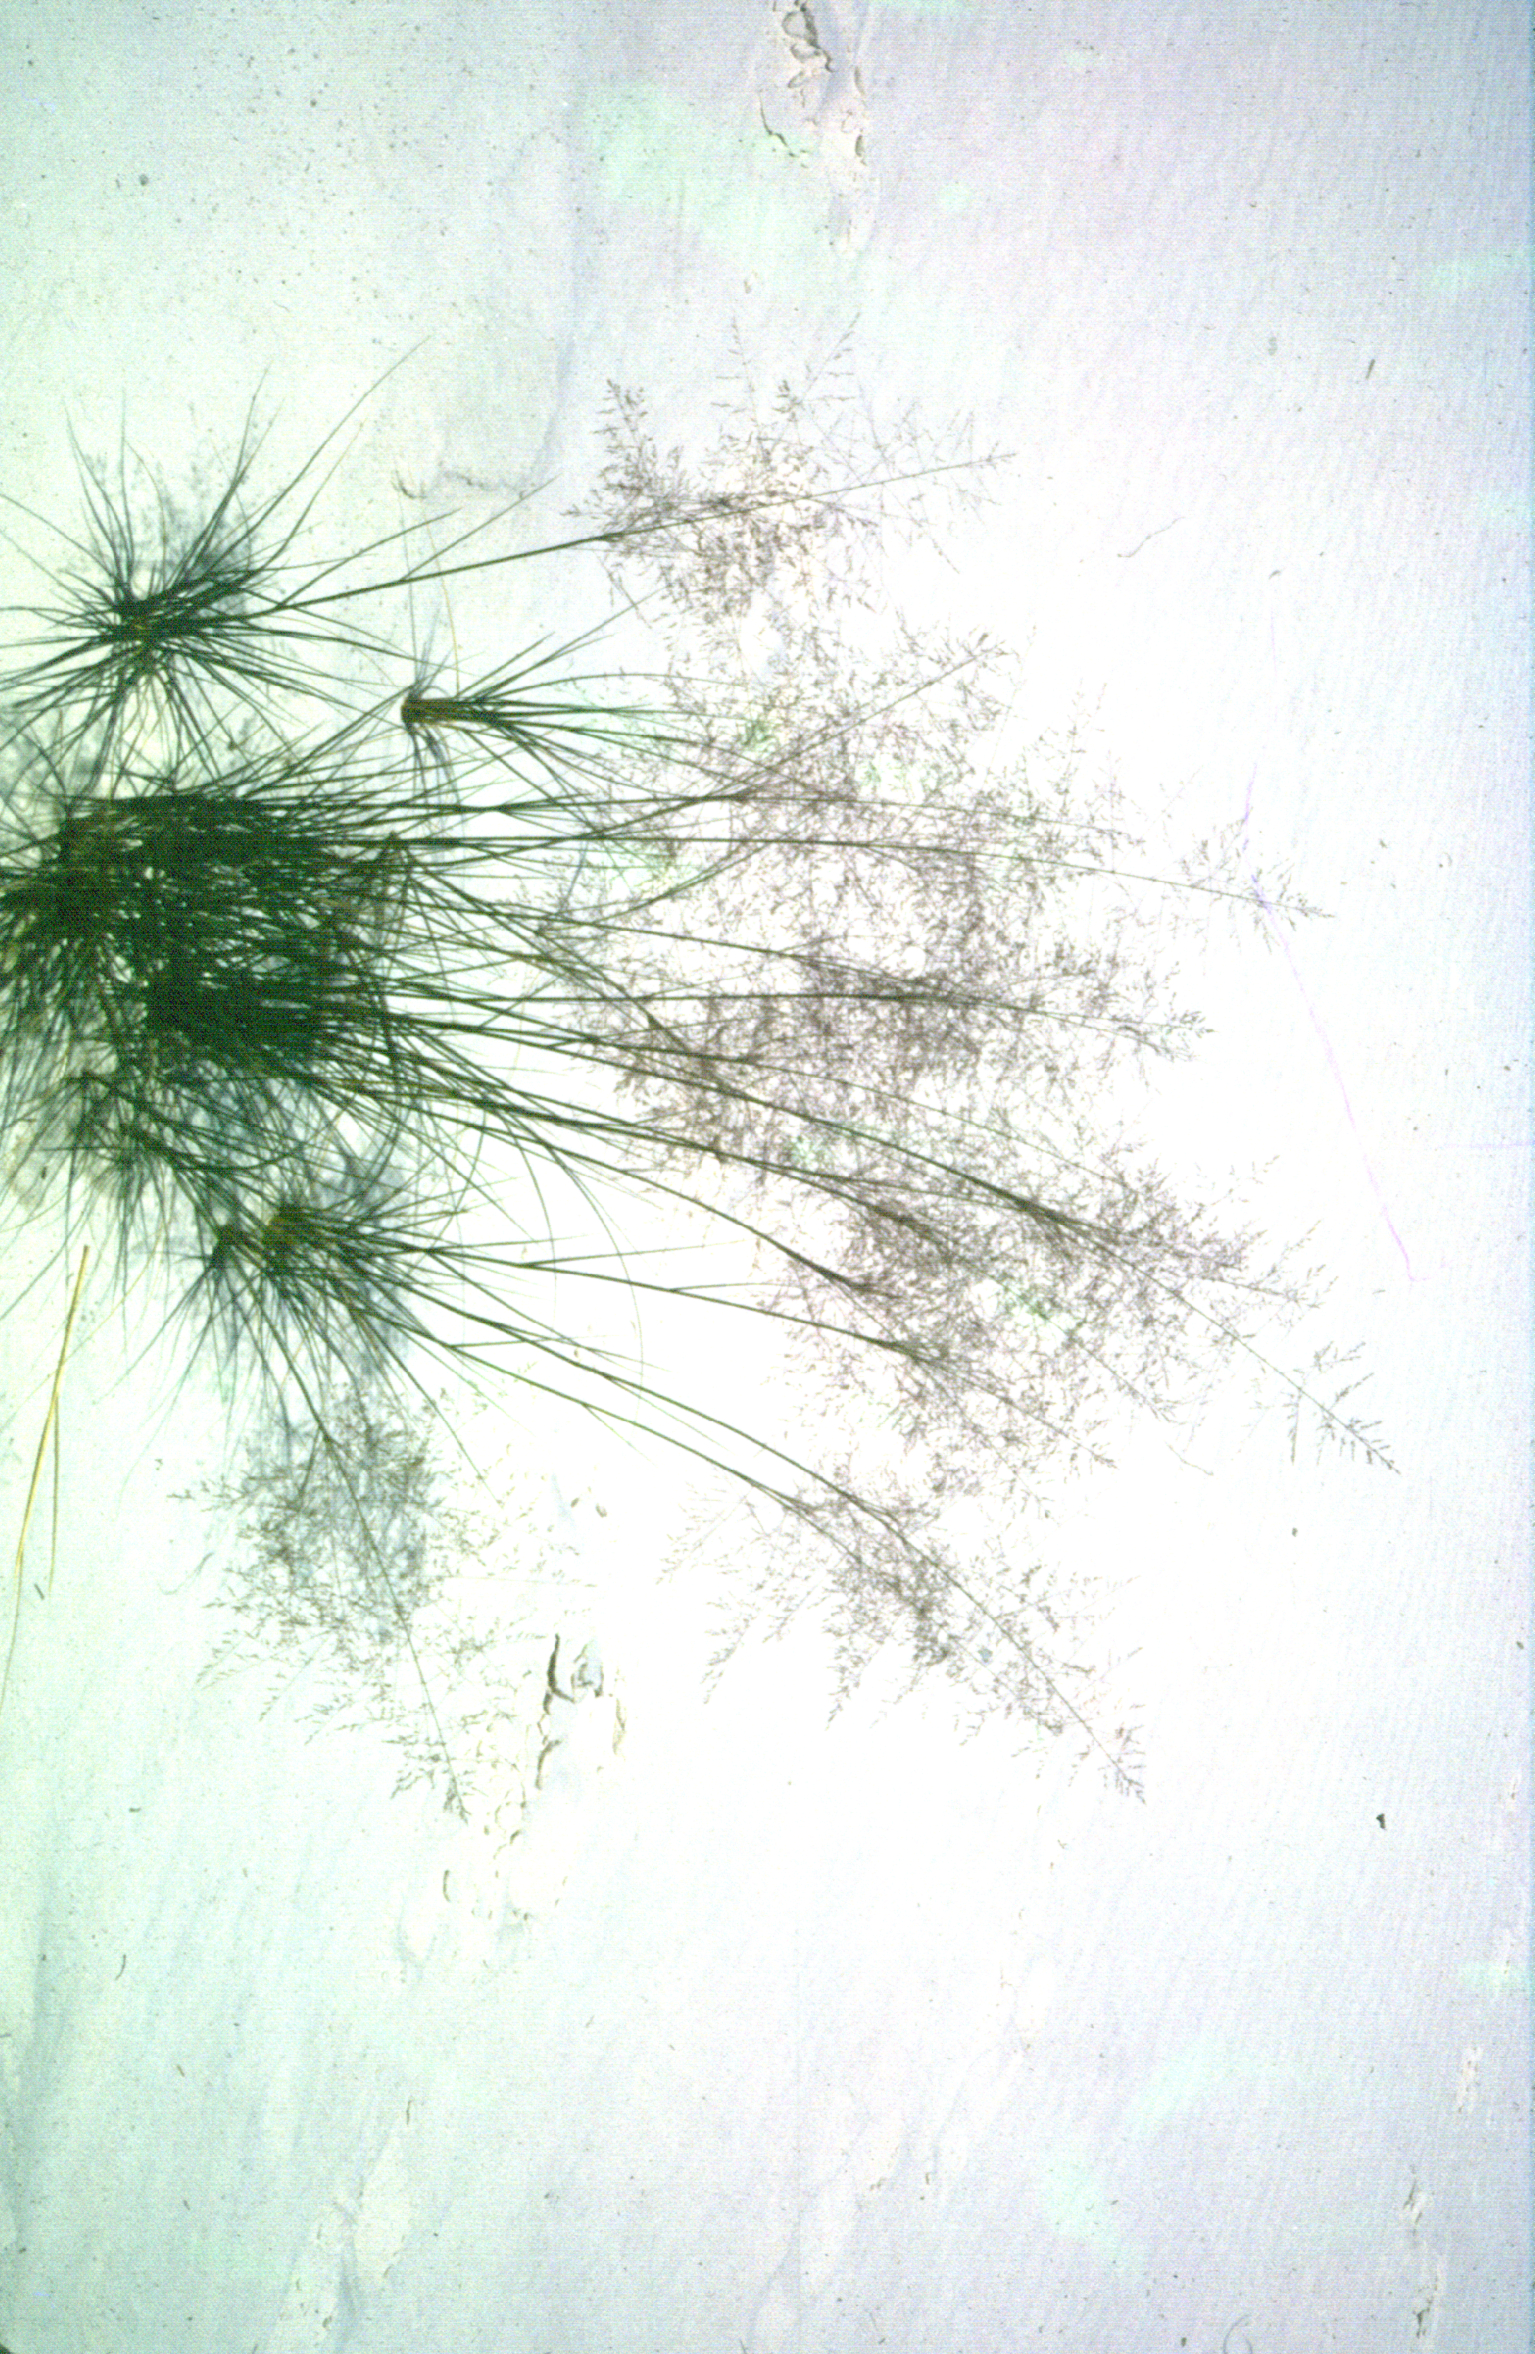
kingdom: Plantae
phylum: Tracheophyta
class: Liliopsida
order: Poales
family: Poaceae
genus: Sporobolus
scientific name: Sporobolus sp.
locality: USA, NM